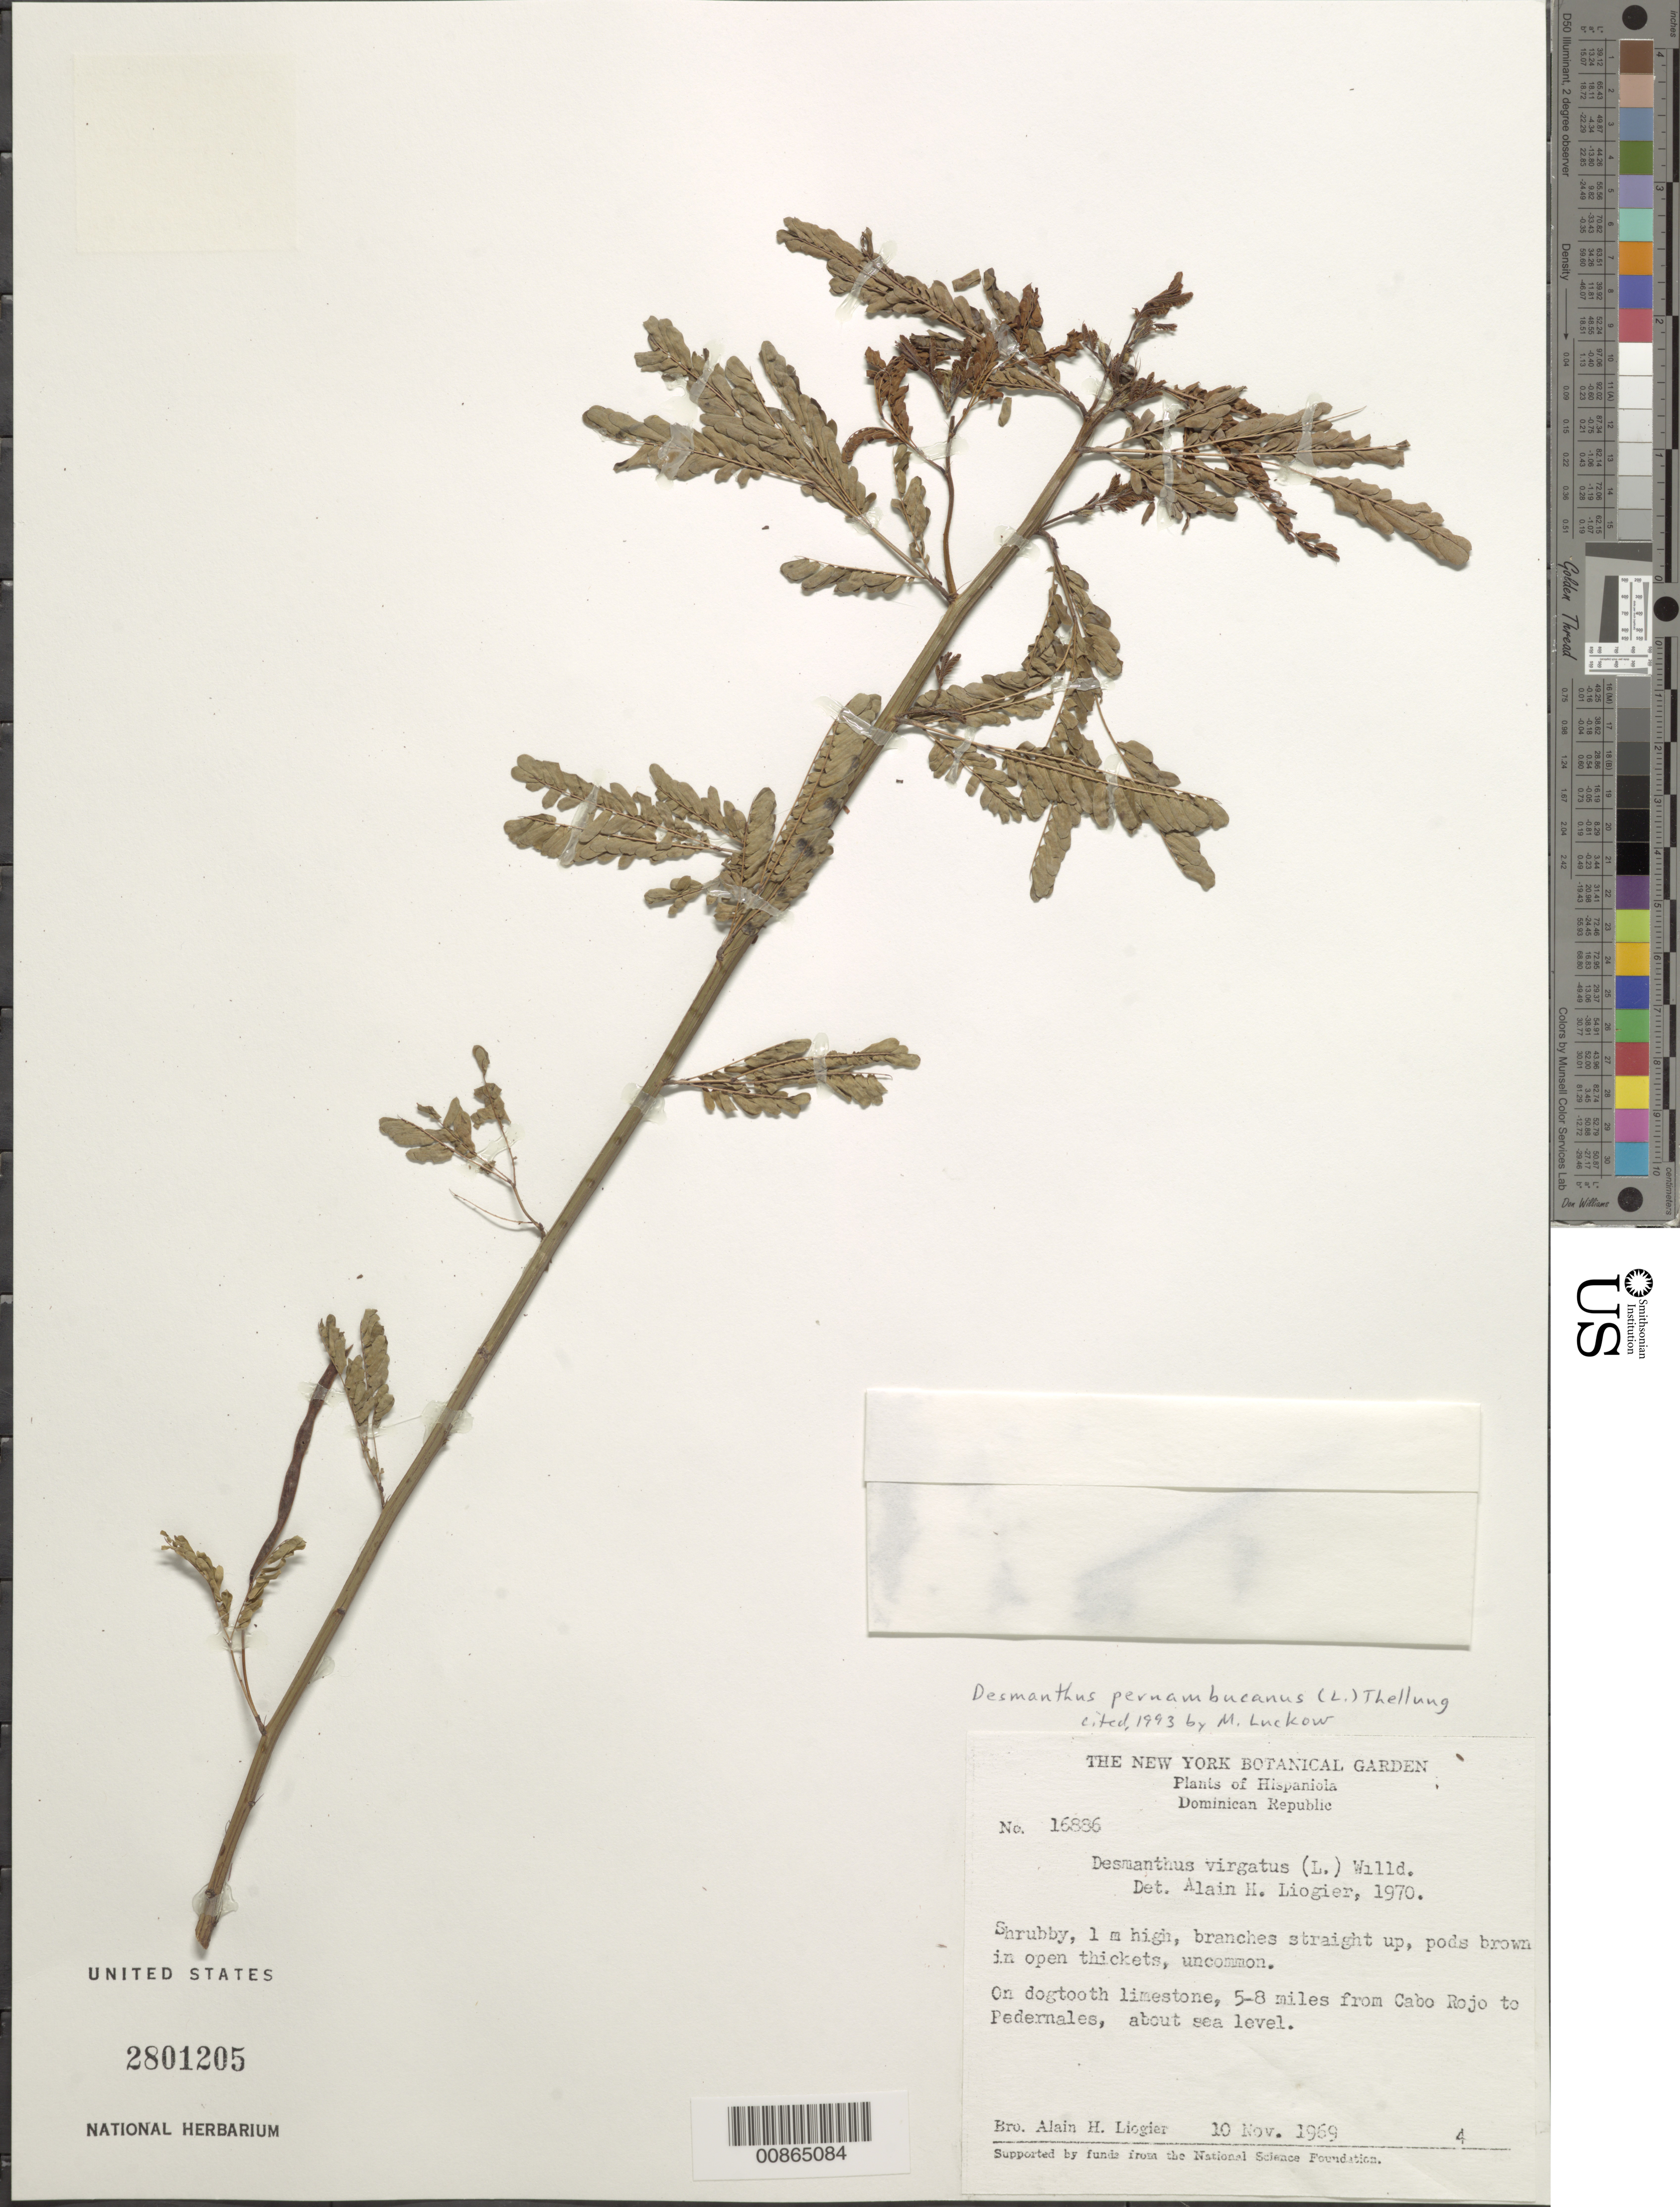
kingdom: Plantae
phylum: Tracheophyta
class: Magnoliopsida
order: Fabales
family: Fabaceae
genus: Desmanthus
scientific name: Desmanthus pernambucanus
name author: (L.) Thell.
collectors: A. H. Liogier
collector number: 16886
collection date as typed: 10 Nov 1969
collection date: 1969-11-10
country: Dominican Republic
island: Hispaniola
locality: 5-8 miles from Cabo Rojo to Pedernales.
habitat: In open thickets, on dogtooth limestone.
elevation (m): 0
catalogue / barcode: US 2801205